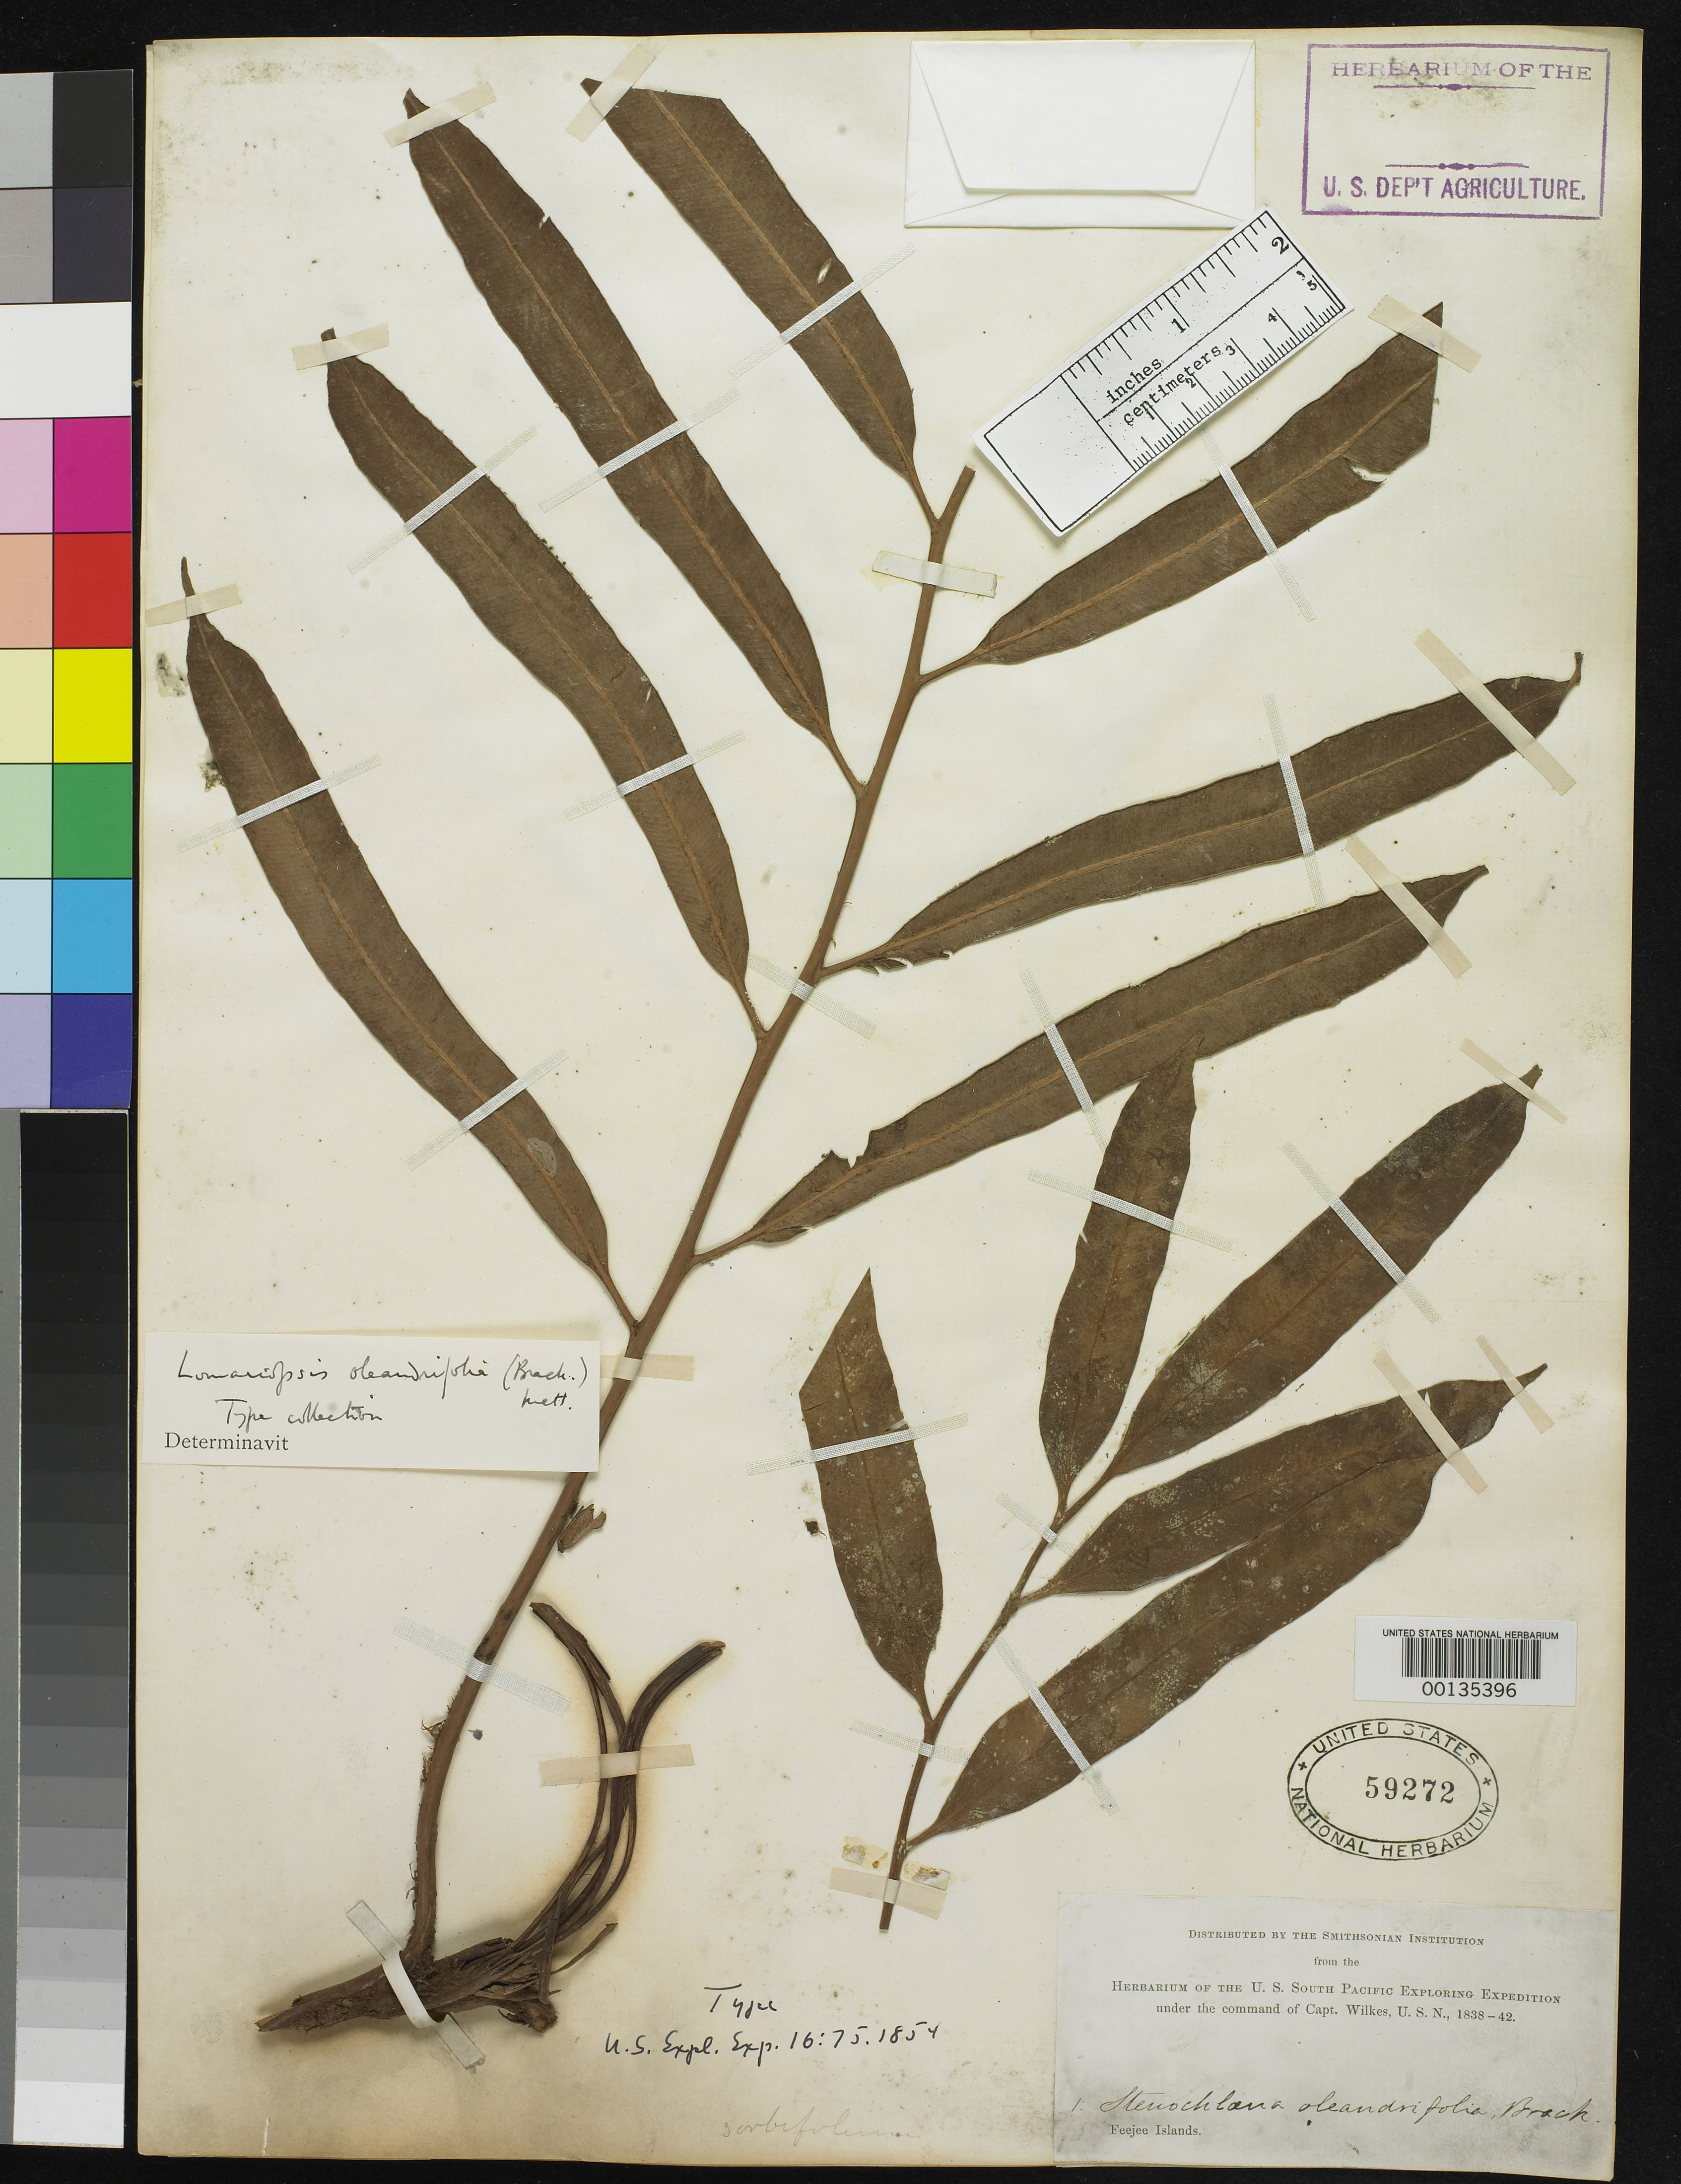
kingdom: Plantae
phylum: Tracheophyta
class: Polypodiopsida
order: Polypodiales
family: Blechnaceae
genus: Stenochlaena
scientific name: Stenochlaena oleandrifolia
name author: Brack. in Wilkes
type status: Holotype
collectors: Wilkes Explor. Exped.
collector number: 1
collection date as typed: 1838 to -- --- 1842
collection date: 1838/1842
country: Fiji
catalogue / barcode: US 59272